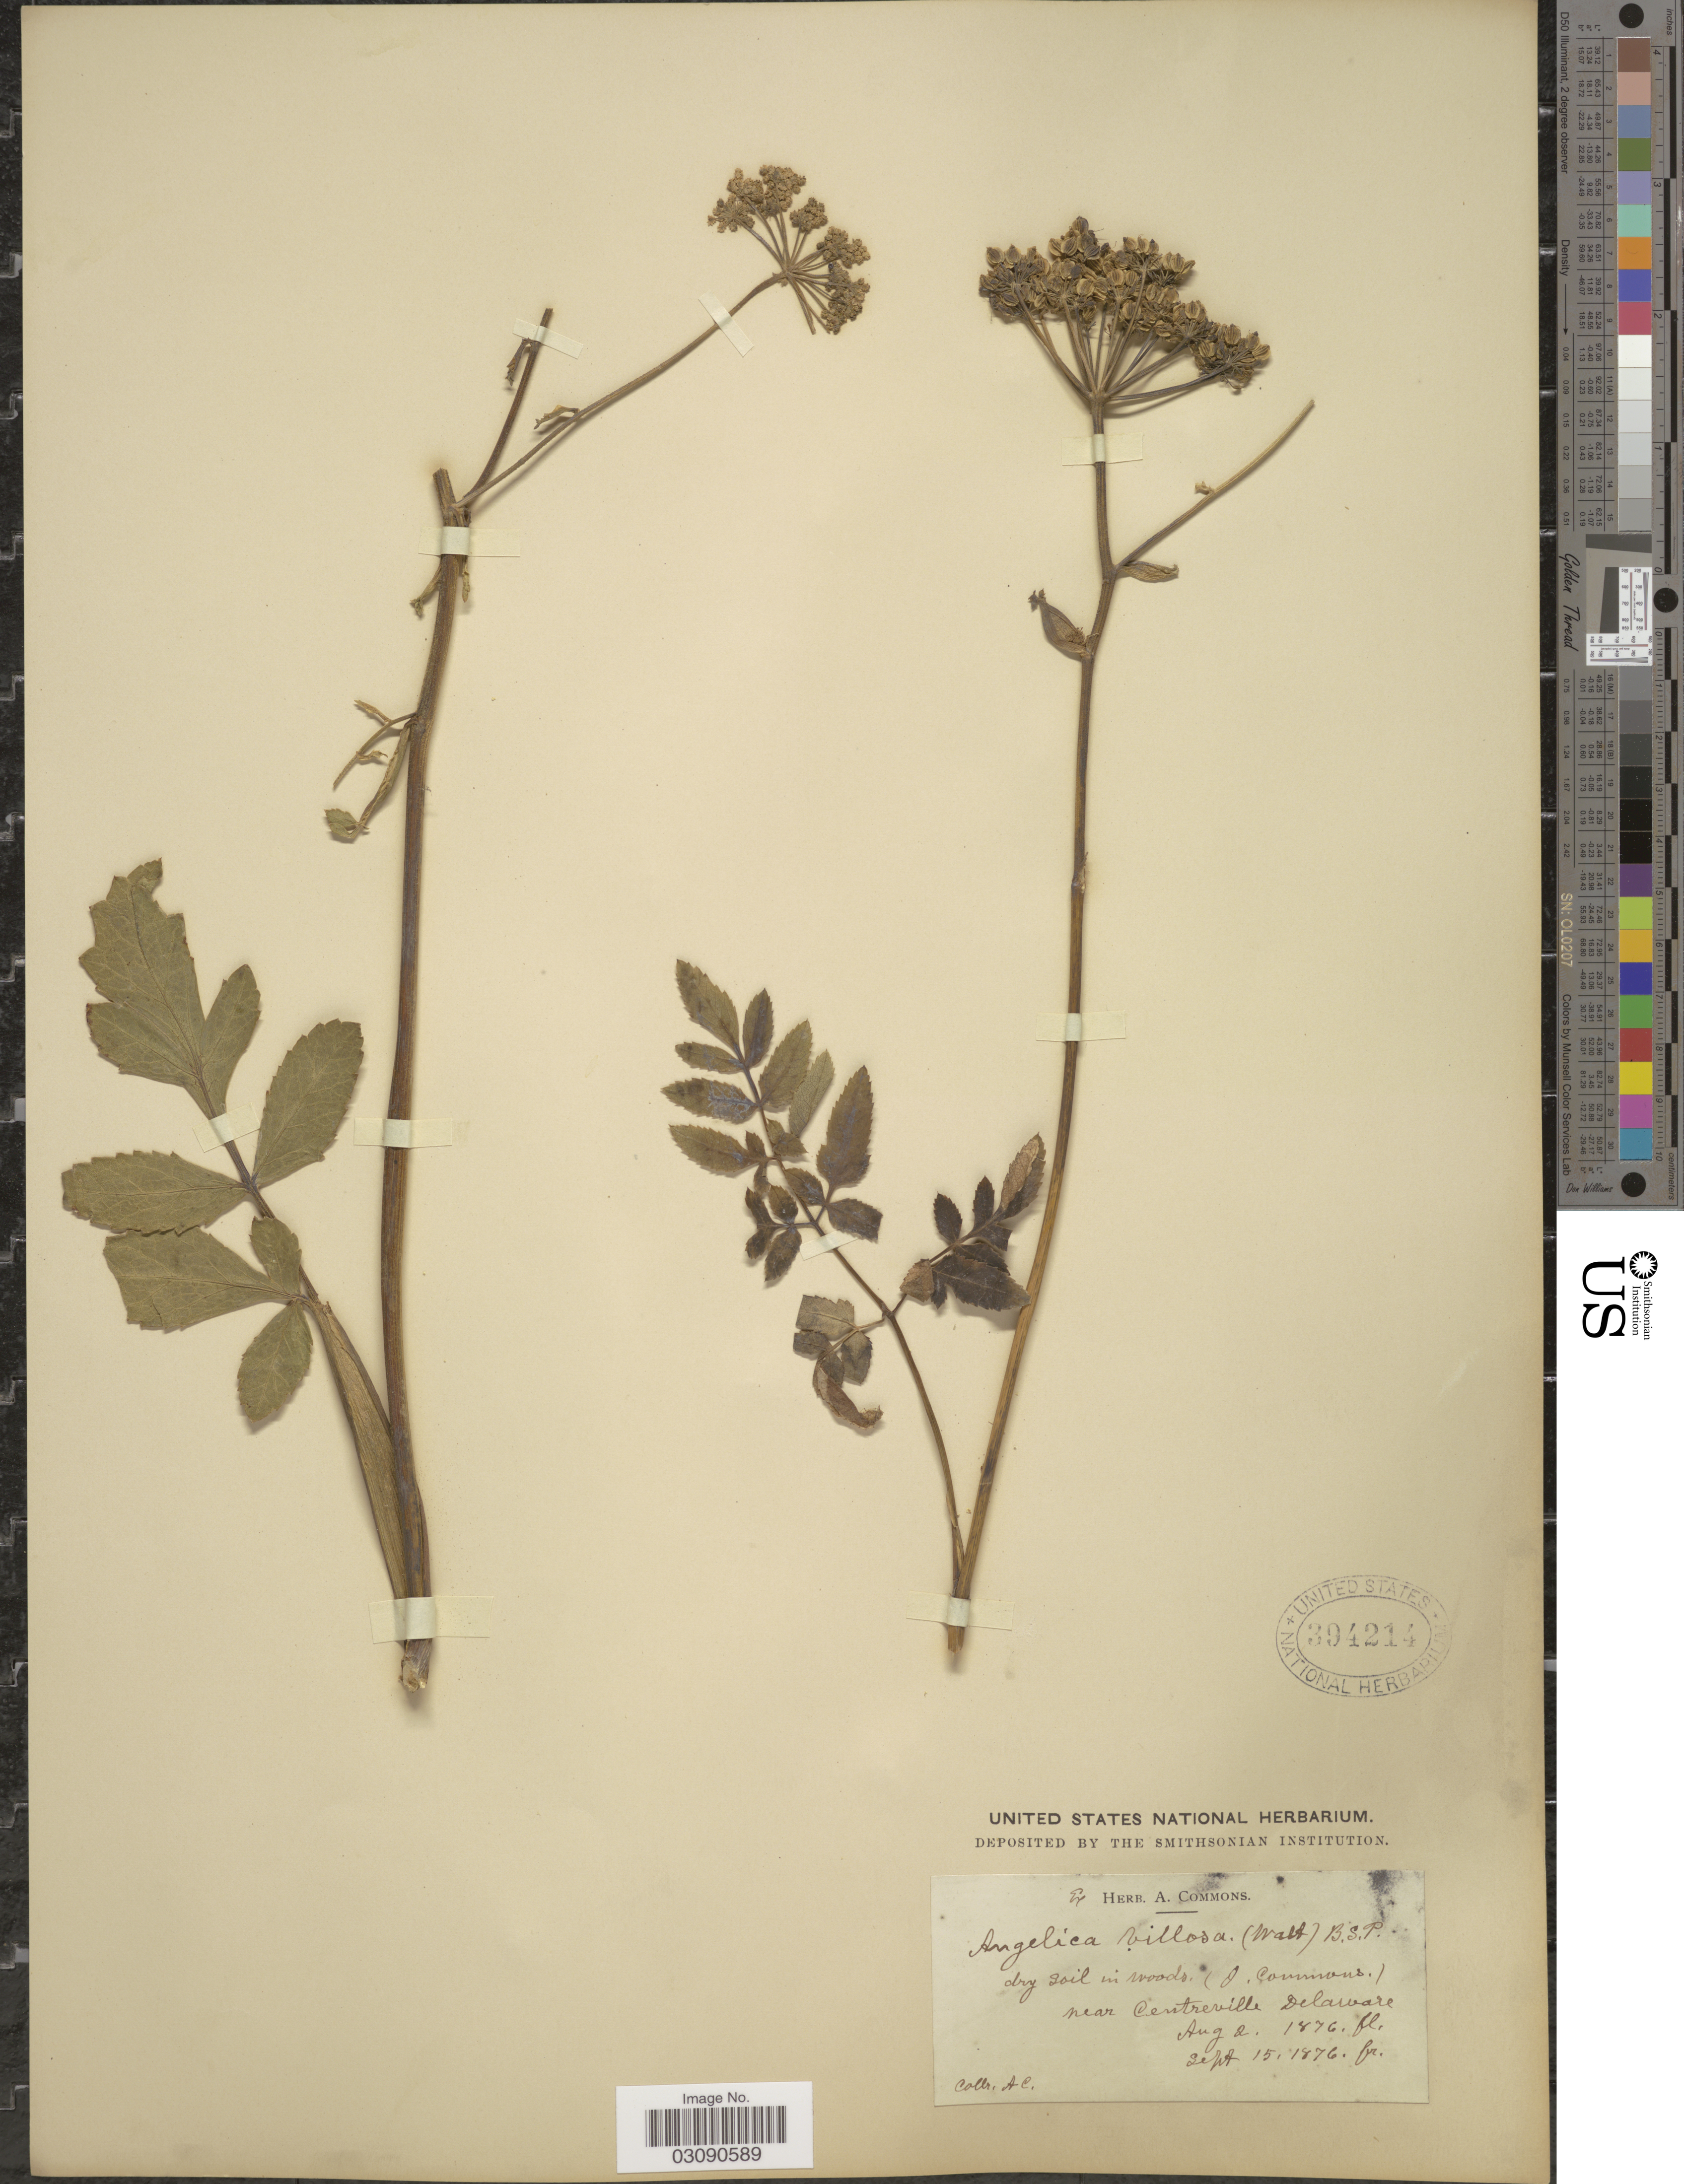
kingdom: Plantae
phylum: Tracheophyta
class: Magnoliopsida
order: Apiales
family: Apiaceae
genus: Angelica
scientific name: Angelica venenosa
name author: (Greenway) Fernald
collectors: A. Commons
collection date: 1876-08-02/1876-09-15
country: United States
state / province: Delaware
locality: Near Centreville.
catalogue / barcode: US 394214